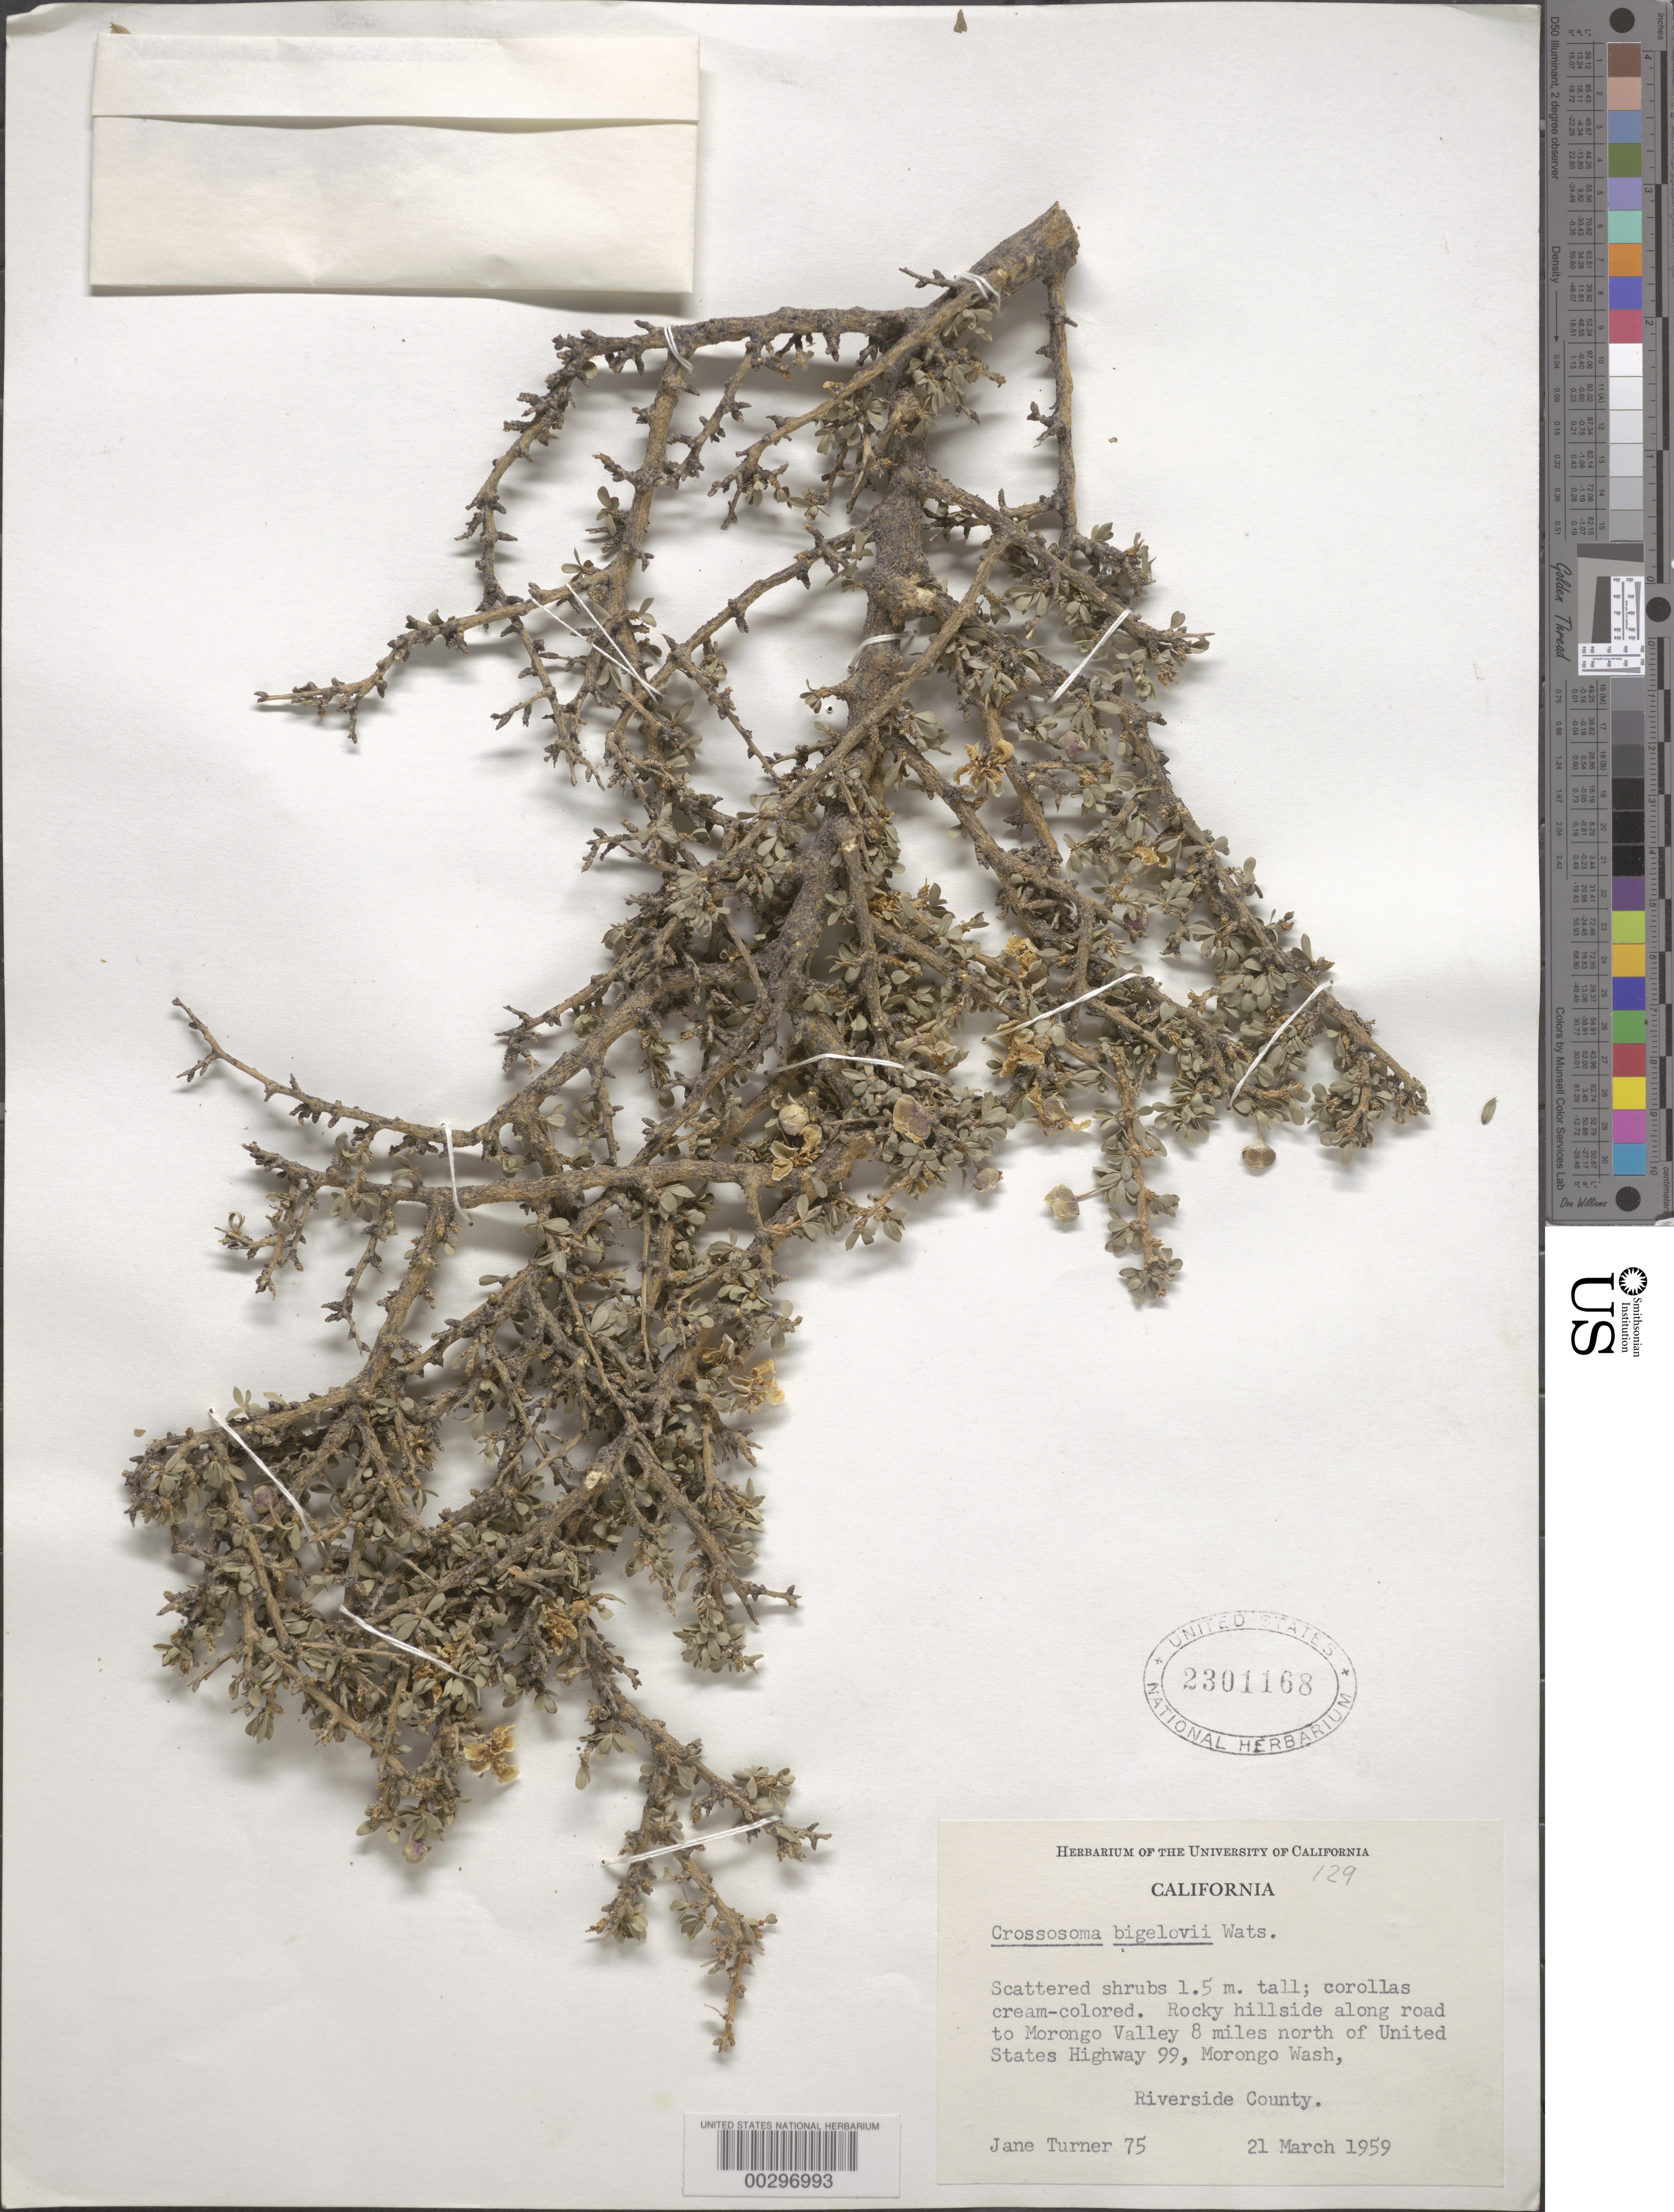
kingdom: Plantae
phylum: Tracheophyta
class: Magnoliopsida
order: Crossosomatales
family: Crossosomataceae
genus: Crossosoma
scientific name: Crossosoma bigelovii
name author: S. Watson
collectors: J. Turner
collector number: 75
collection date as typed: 21 Mar 1959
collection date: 1959-03-21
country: United States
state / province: California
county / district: Riverside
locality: Rd to morongo valley, n of us hwy 99, morongo wash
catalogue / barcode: US 2301168